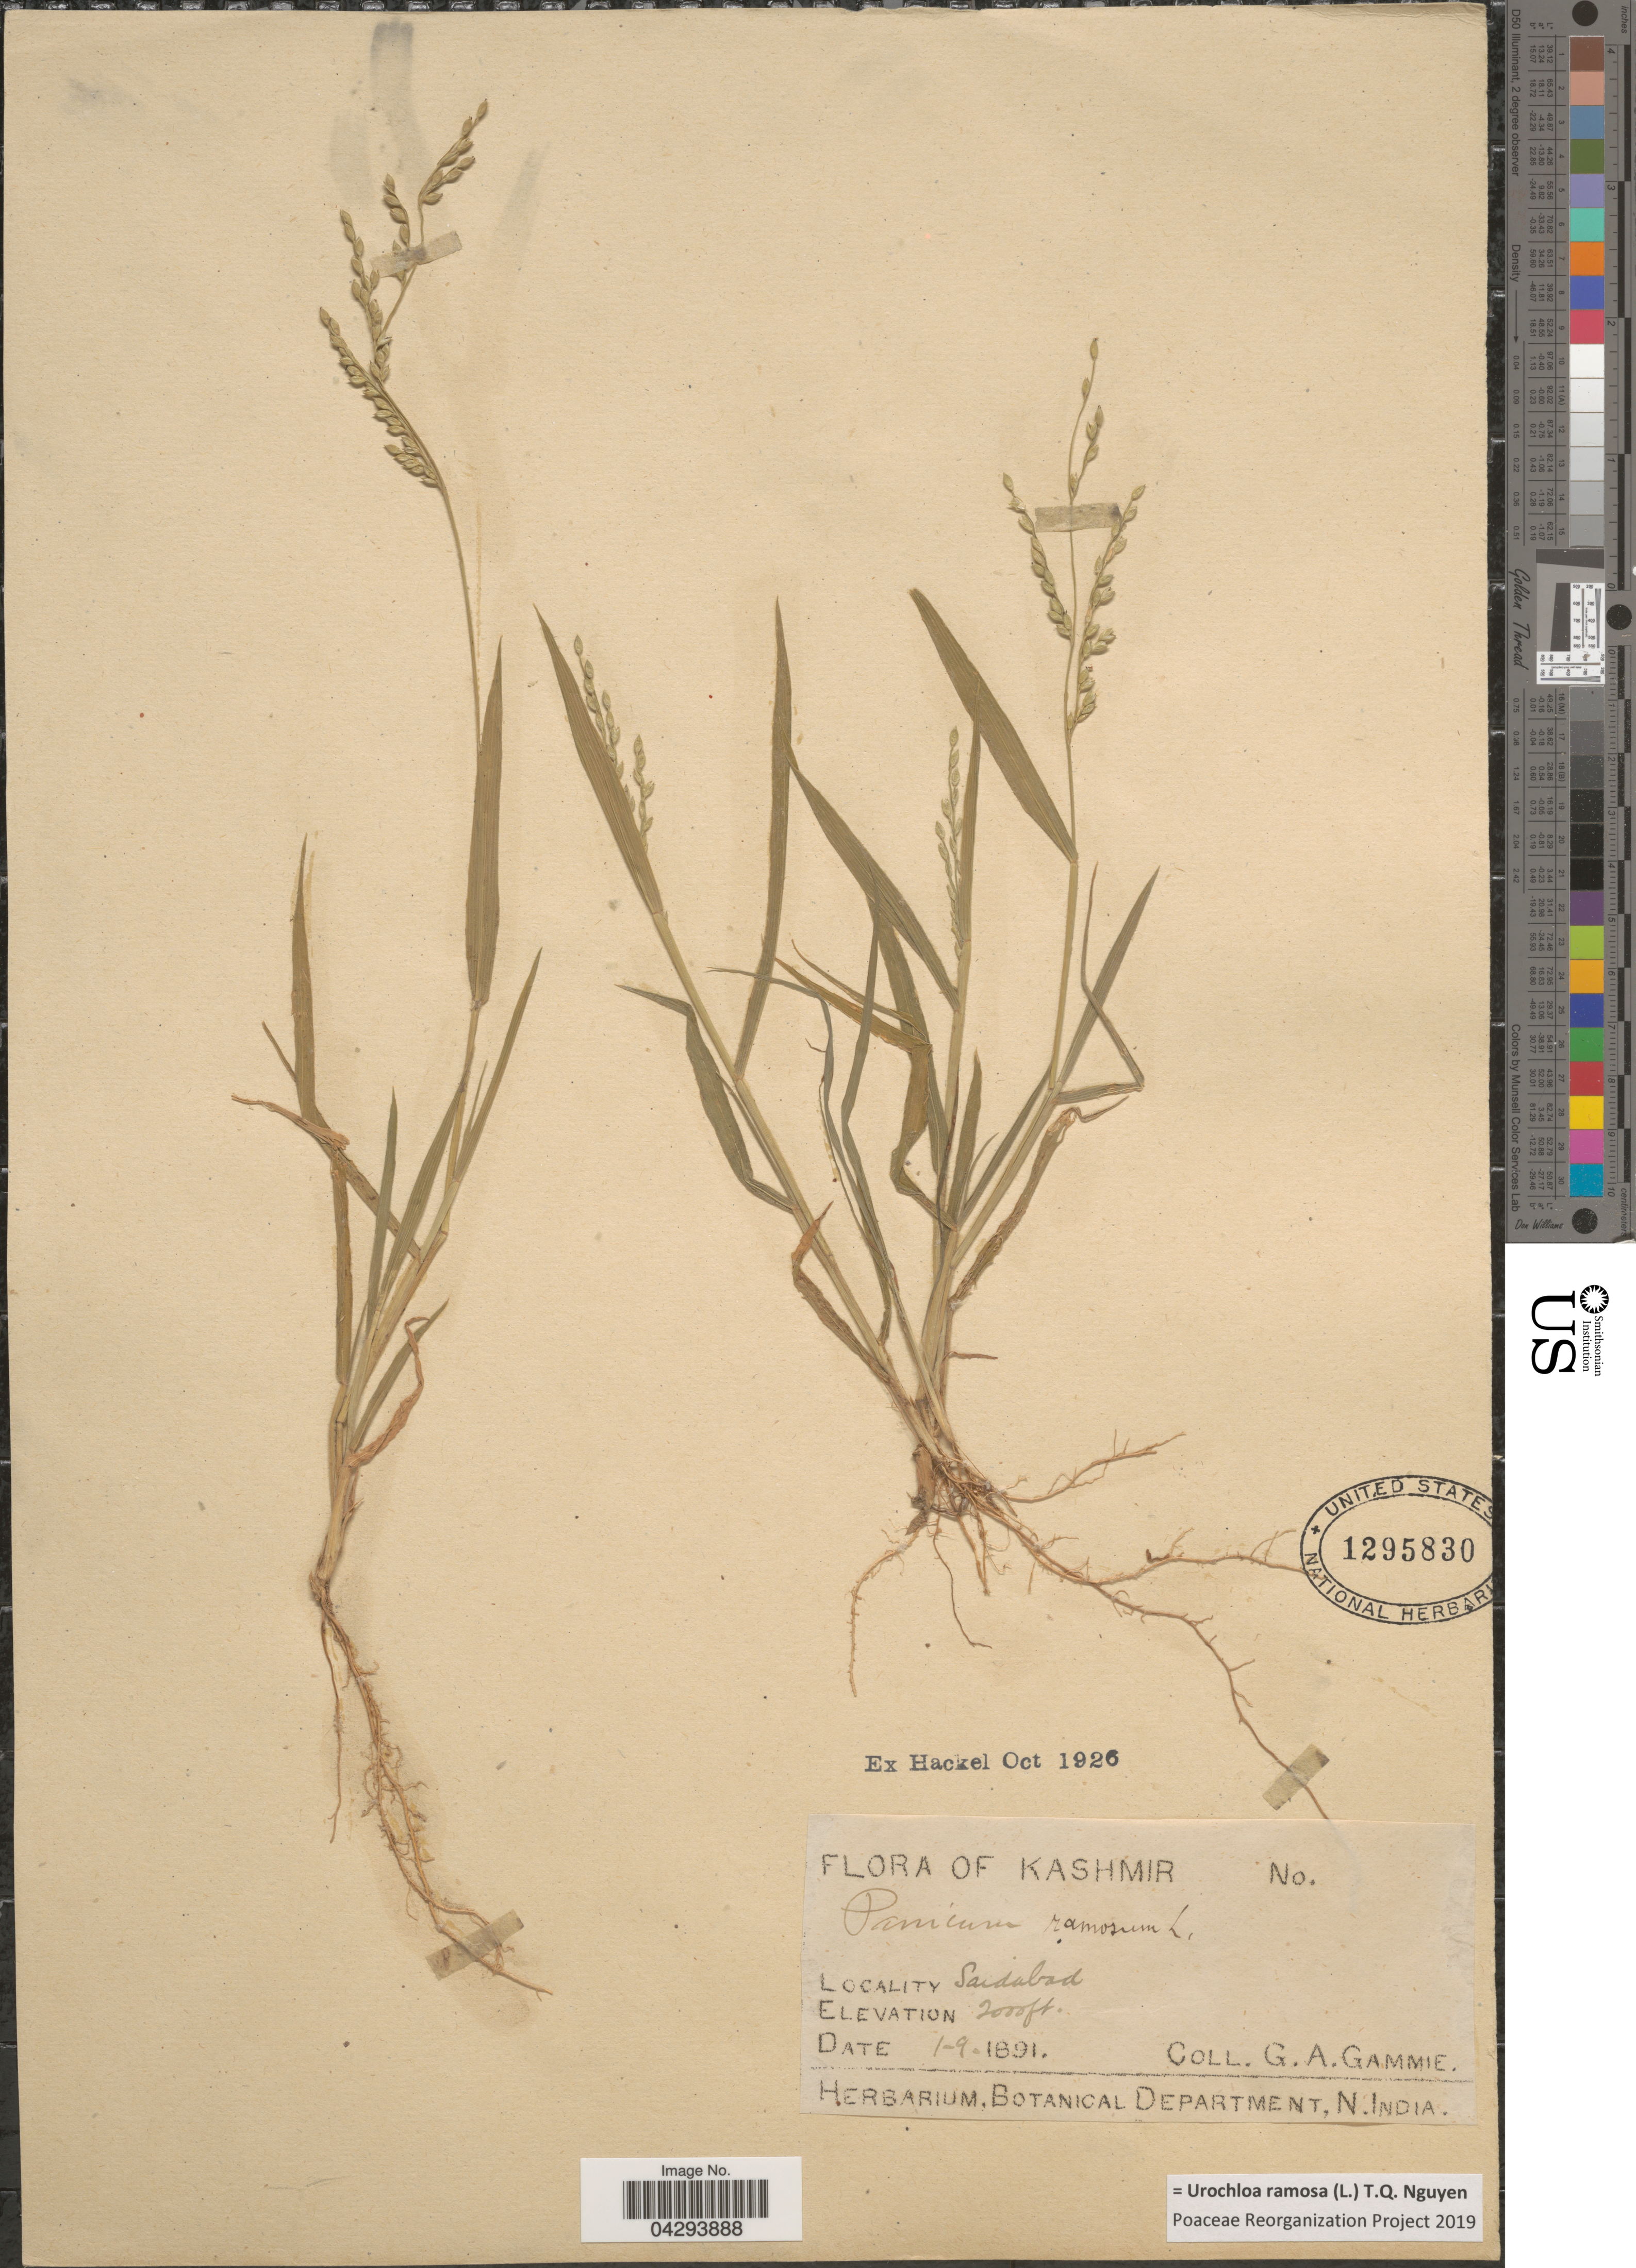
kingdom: Plantae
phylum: Tracheophyta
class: Liliopsida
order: Poales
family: Poaceae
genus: Urochloa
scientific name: Urochloa ramosa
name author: T.Q. Nguyen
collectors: G. Gammie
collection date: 1891-09-01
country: India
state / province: Jammu and Kashmir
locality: Kashmir. Saidabad.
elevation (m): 610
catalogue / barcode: US 1295830